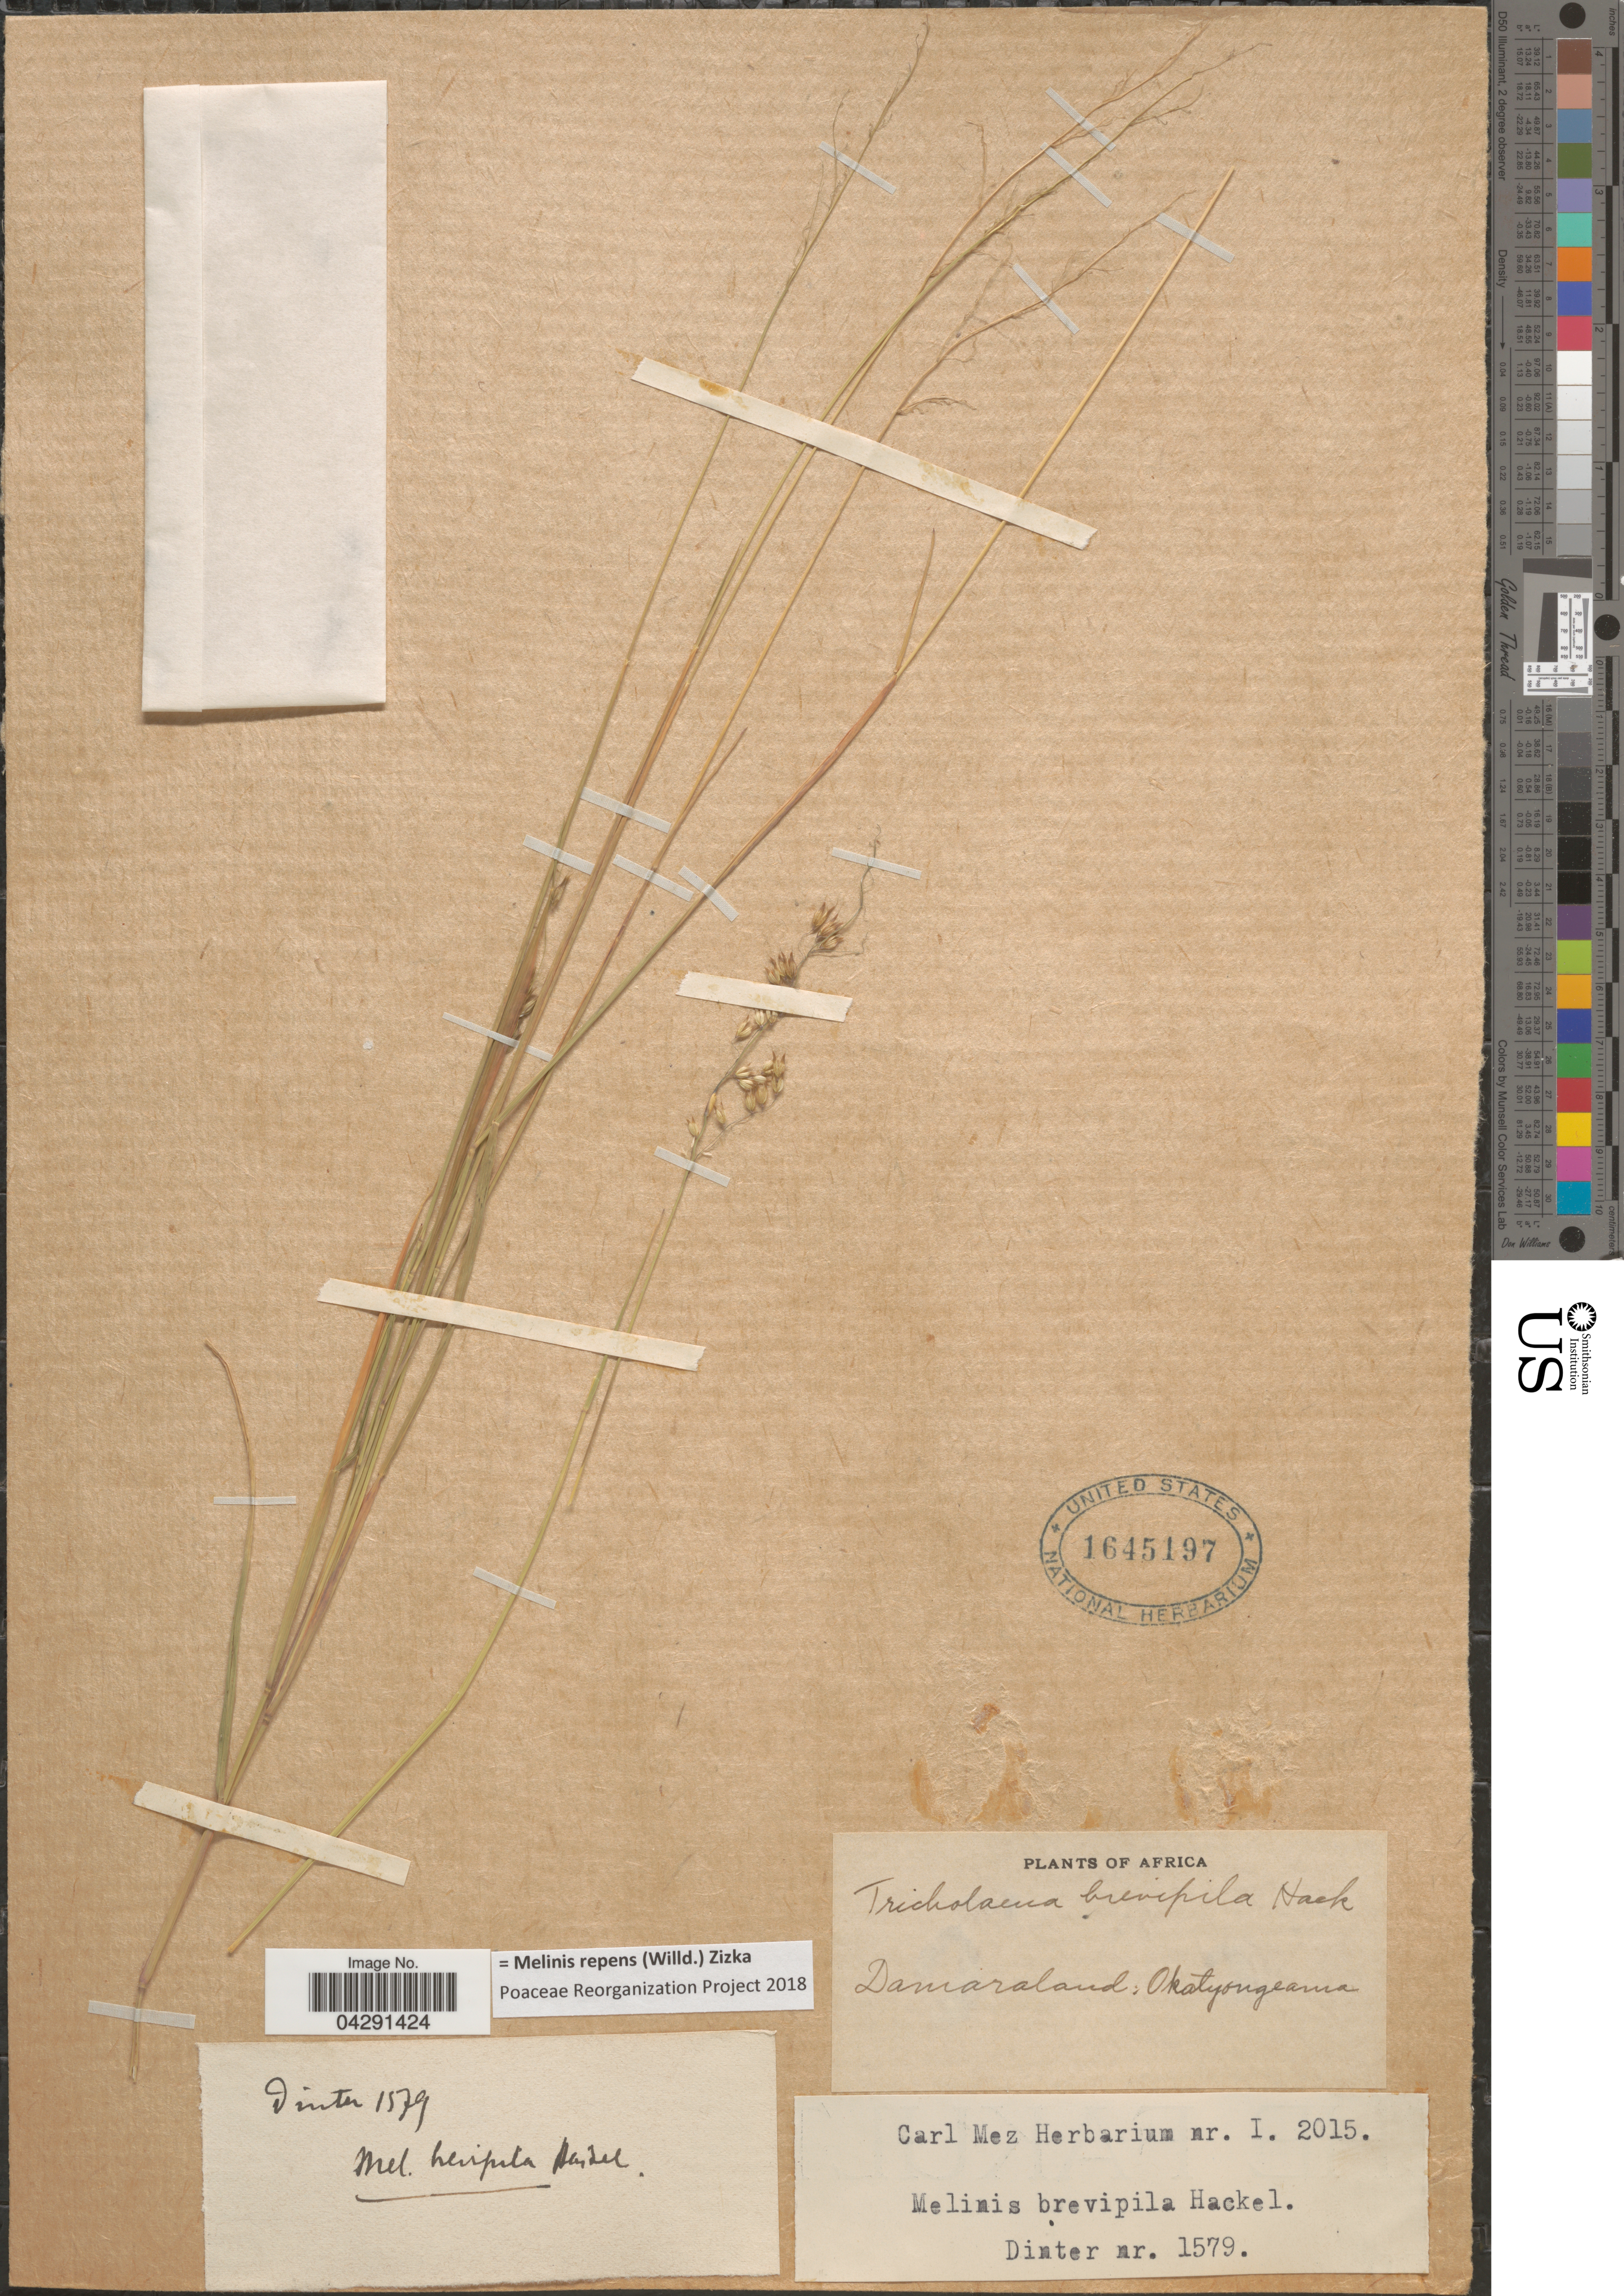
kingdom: Plantae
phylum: Tracheophyta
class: Liliopsida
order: Poales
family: Poaceae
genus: Melinis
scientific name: Melinis repens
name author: (Willd.) Zizka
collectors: Dinter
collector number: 1579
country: Namibia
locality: Africa. Damaraland. Okatyongeama.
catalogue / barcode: US 1645197